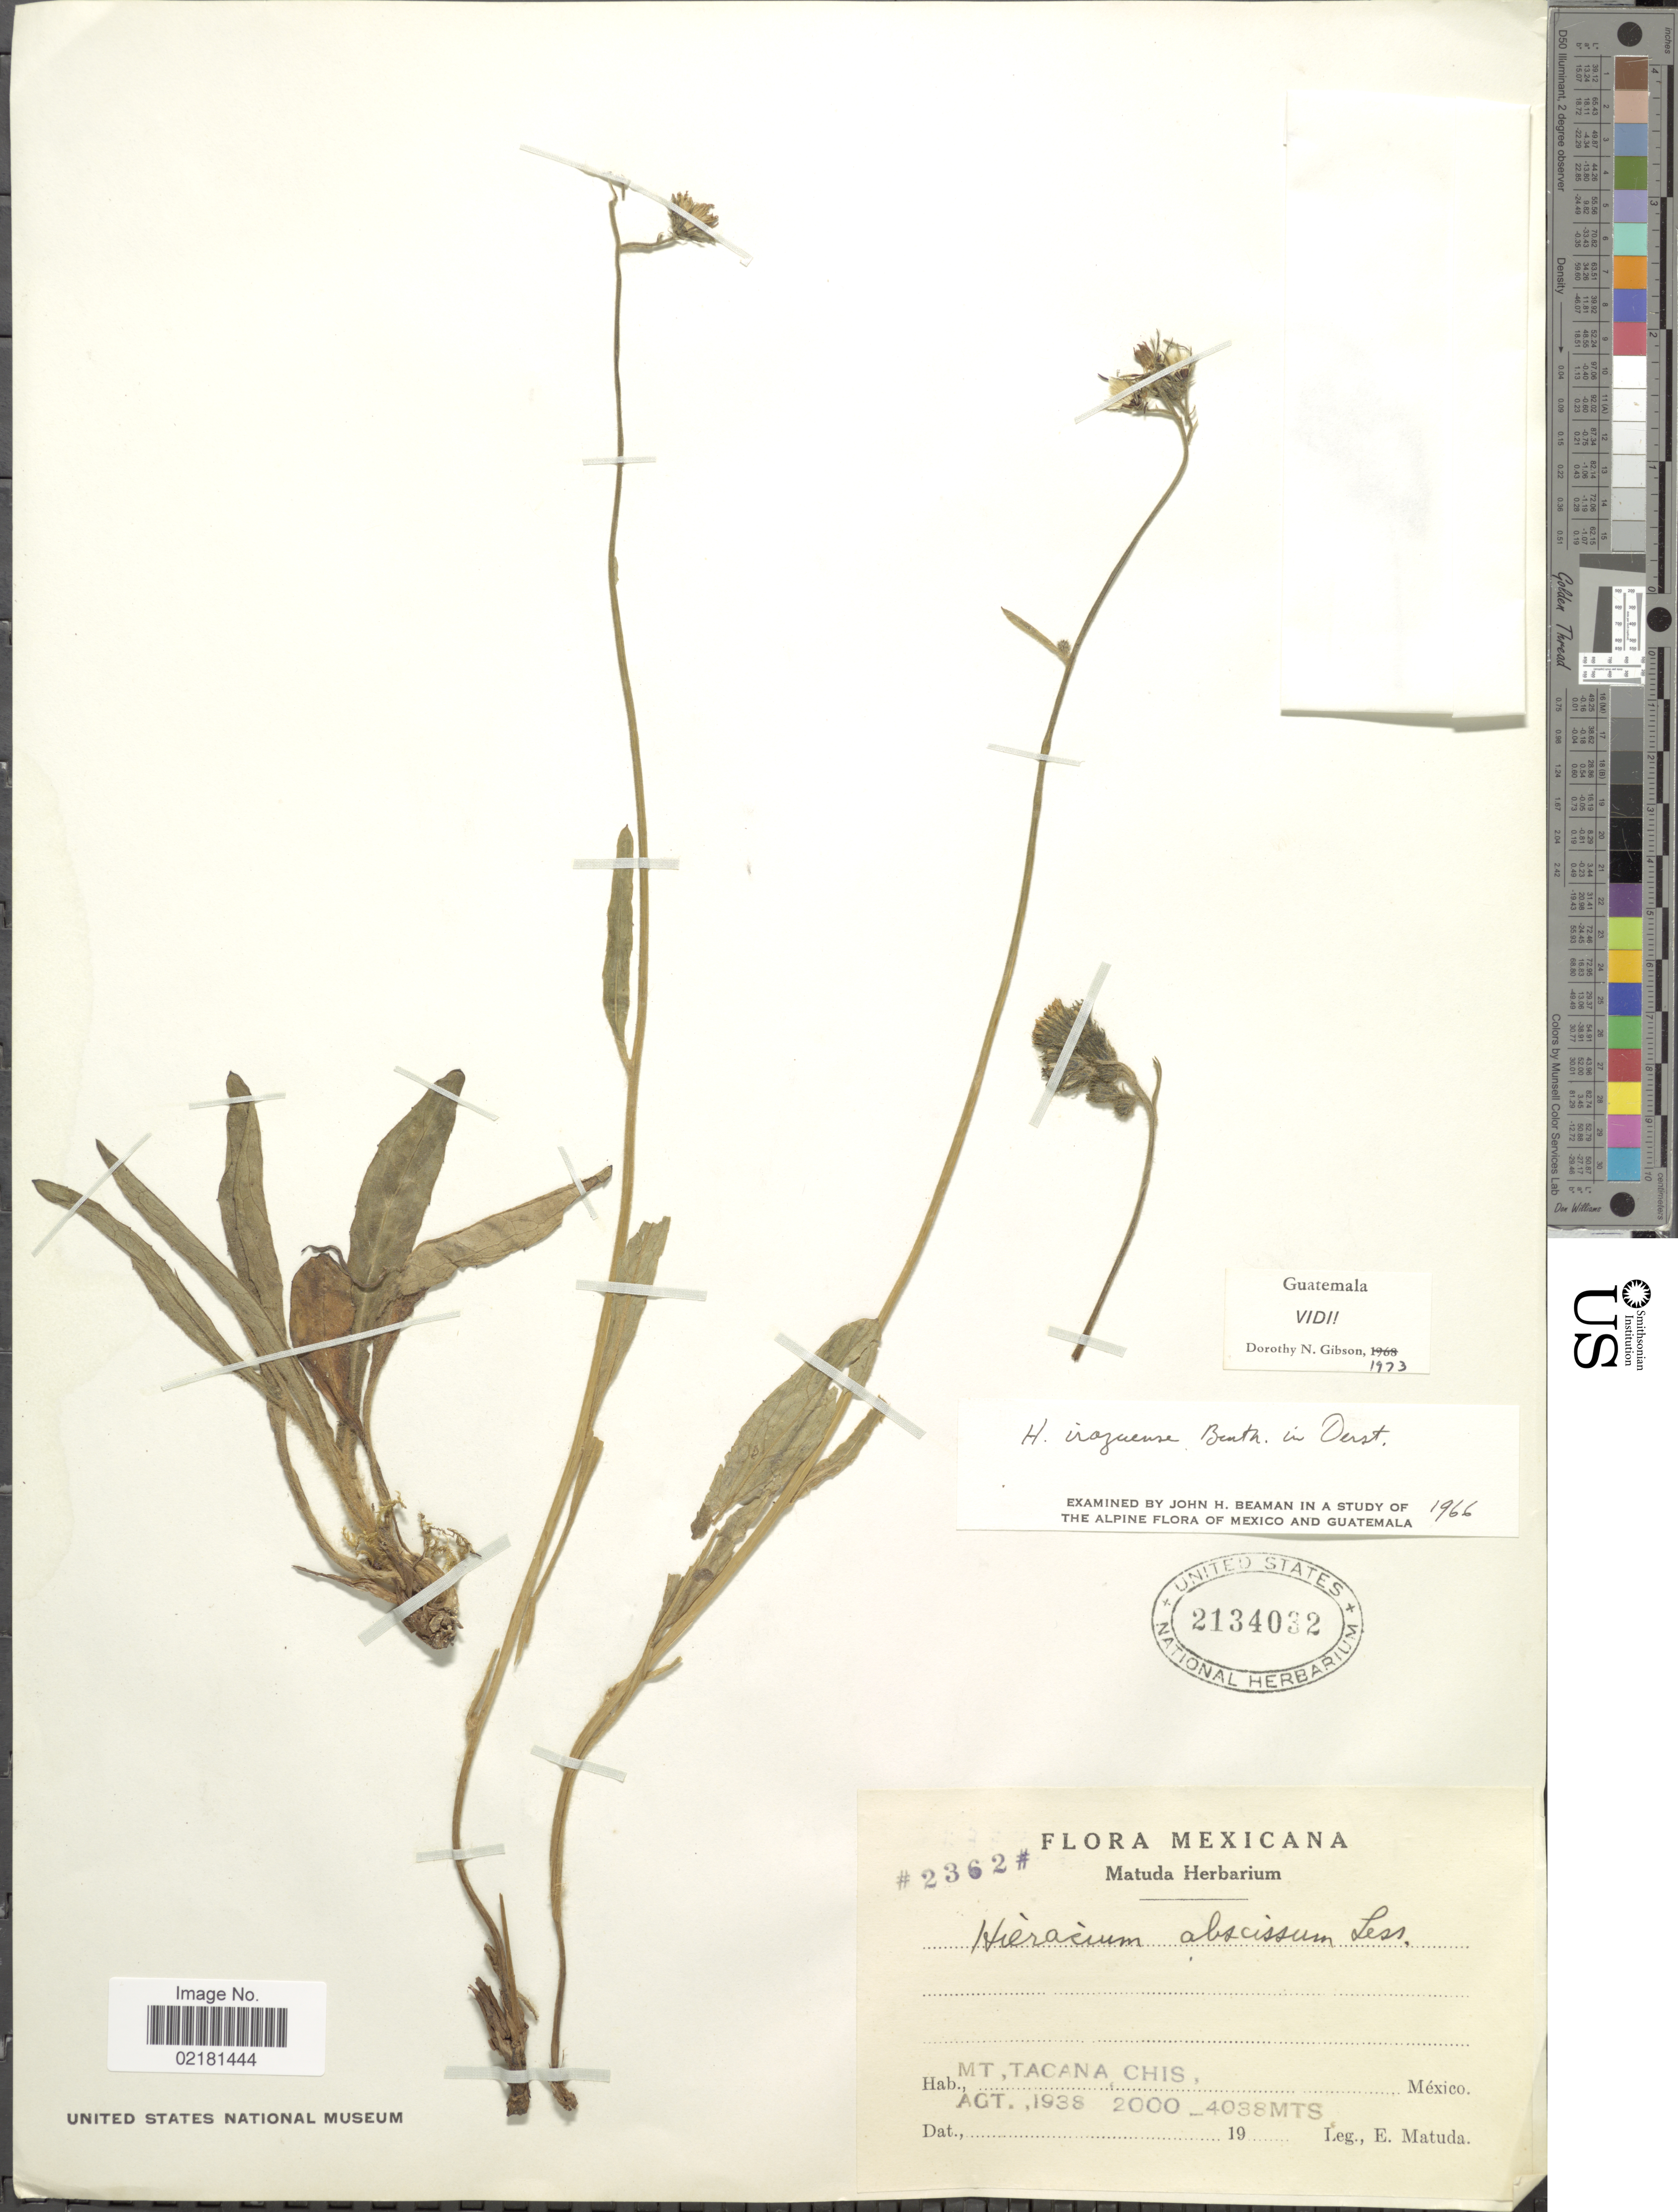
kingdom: Plantae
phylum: Tracheophyta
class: Magnoliopsida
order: Asterales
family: Asteraceae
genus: Hieracium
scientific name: Hieracium irasuense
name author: Benth.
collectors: E. Matuda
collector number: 2362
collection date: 1938-08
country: Mexico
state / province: Chiapas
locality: Mt. Tacana.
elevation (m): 2000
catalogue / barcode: US 2134032